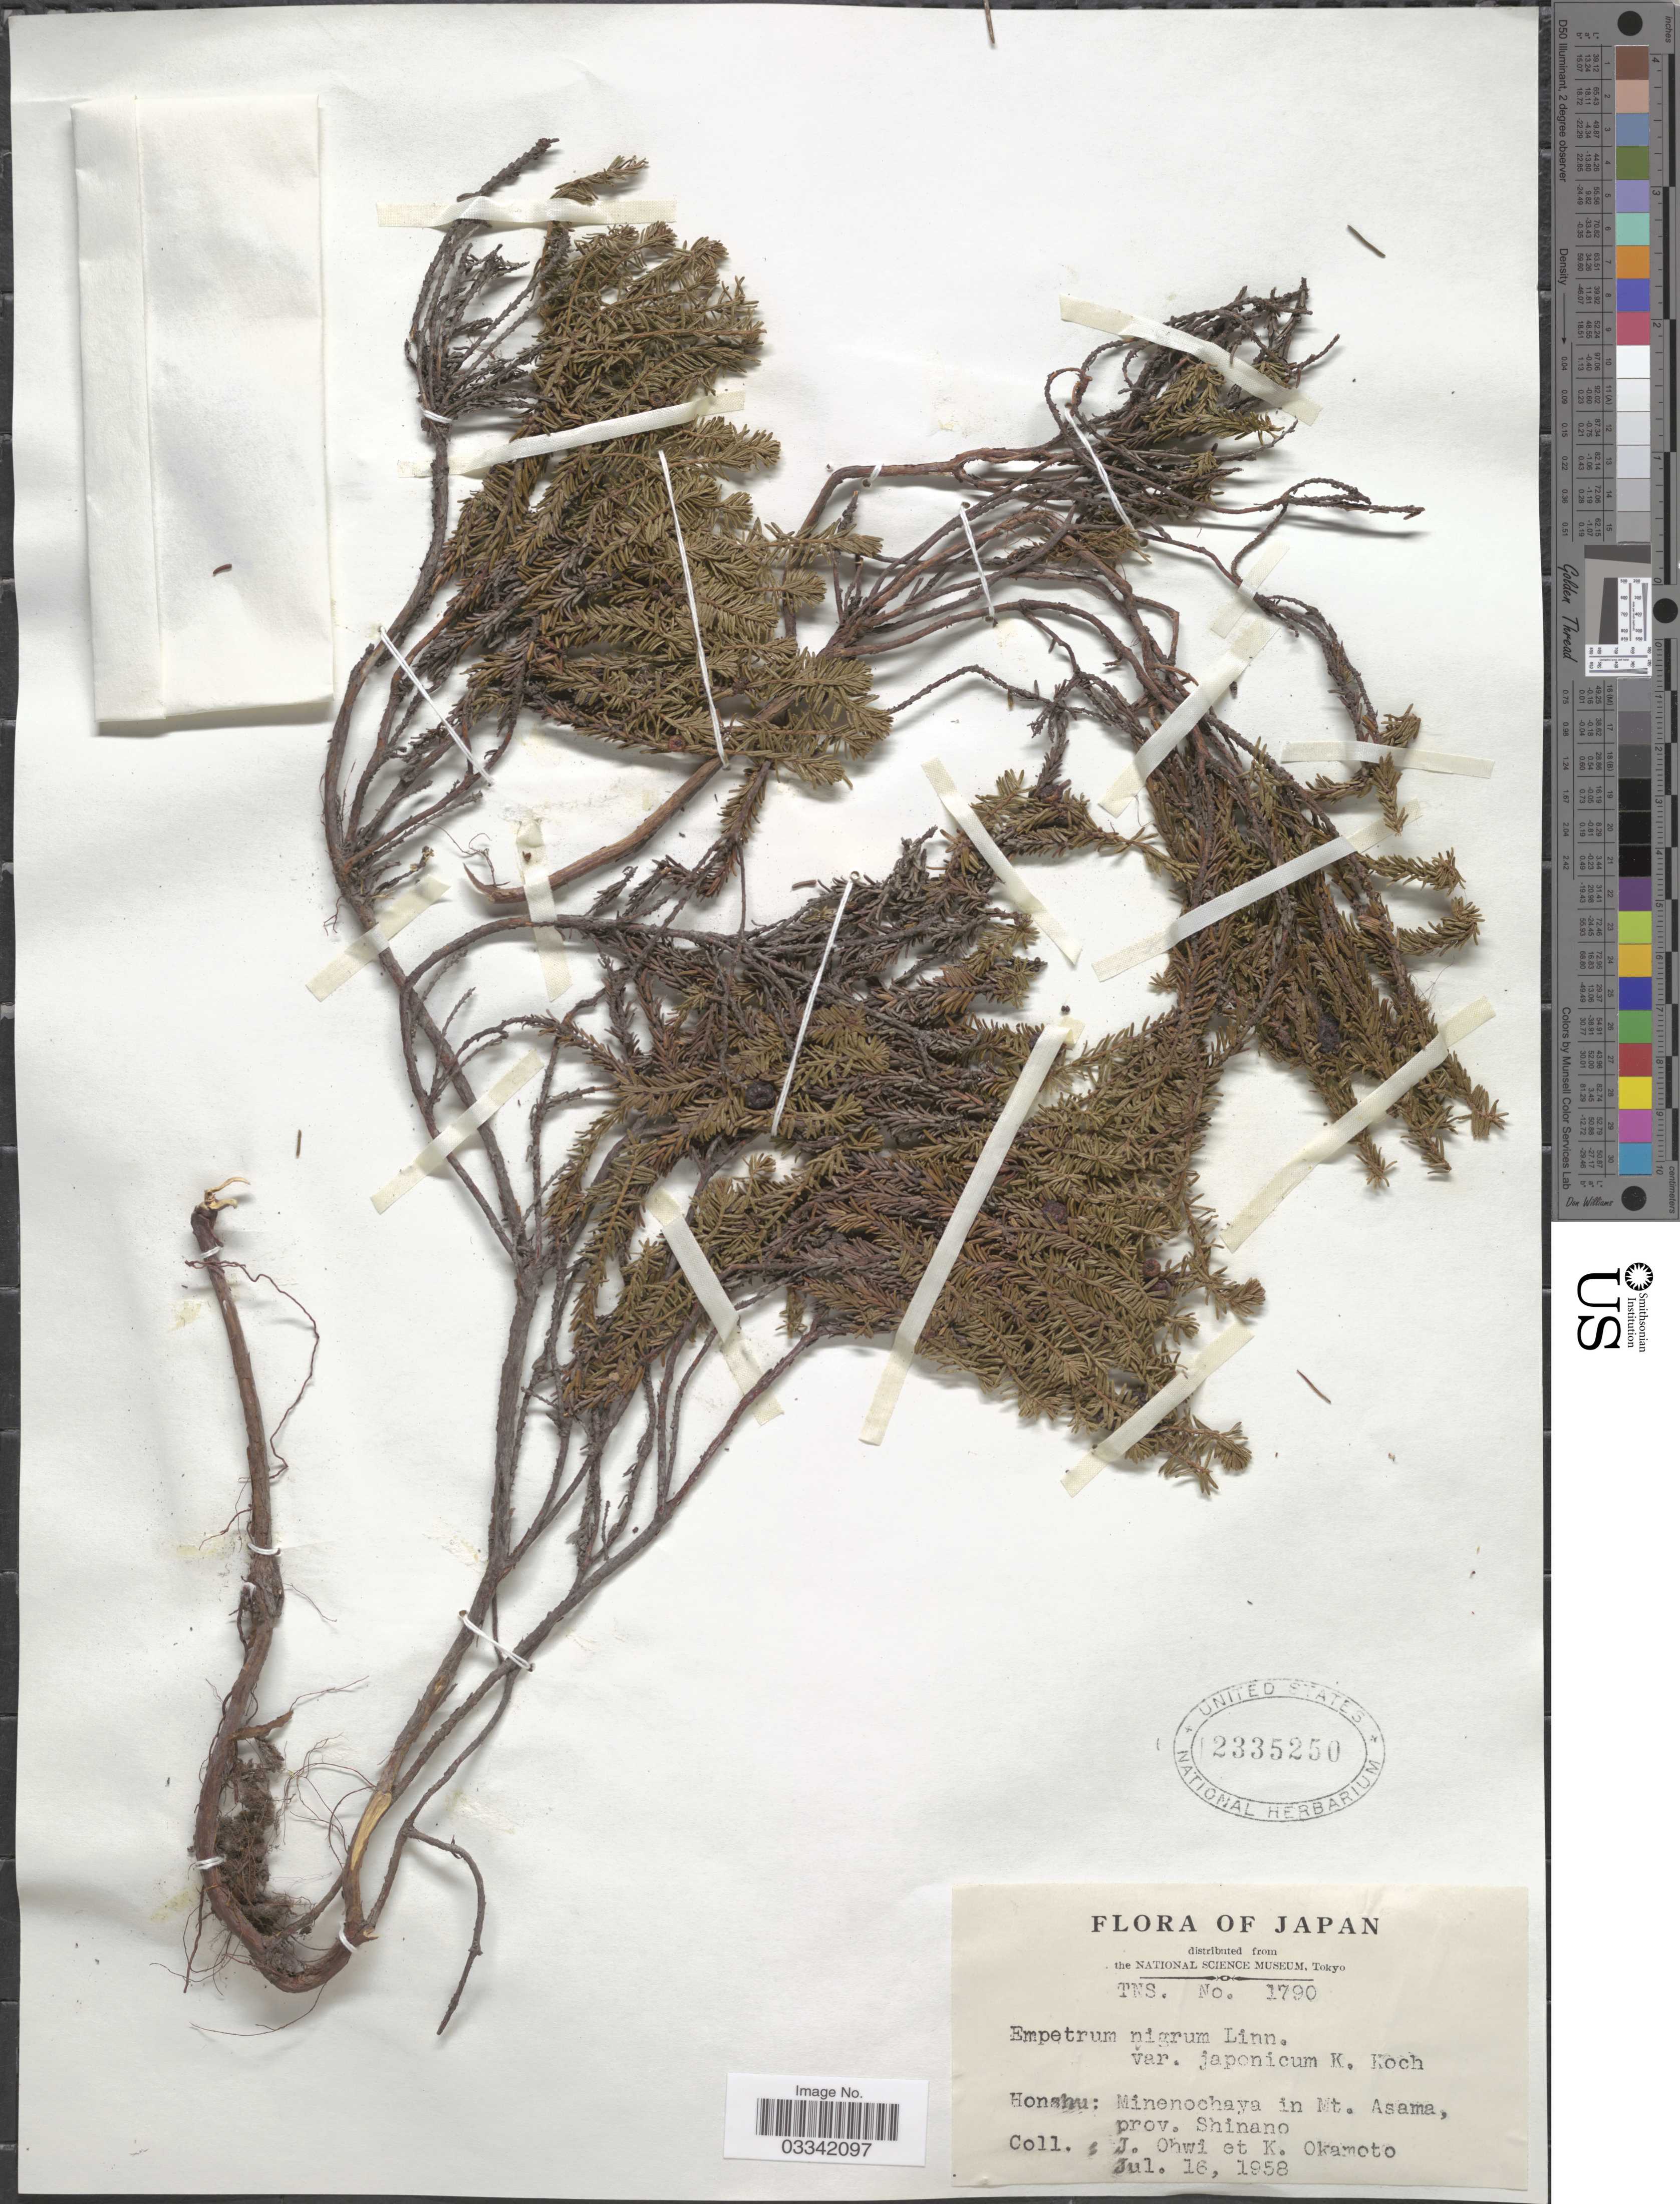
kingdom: Plantae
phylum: Tracheophyta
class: Magnoliopsida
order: Ericales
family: Ericaceae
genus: Empetrum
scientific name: Empetrum nigrum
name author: L.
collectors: J. Ohwi & K. Okamoto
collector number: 1790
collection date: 1958-07-16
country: Japan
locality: Honshu: Minenochaya in Mt. Asama, prov. Shinano.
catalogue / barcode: US 2335250